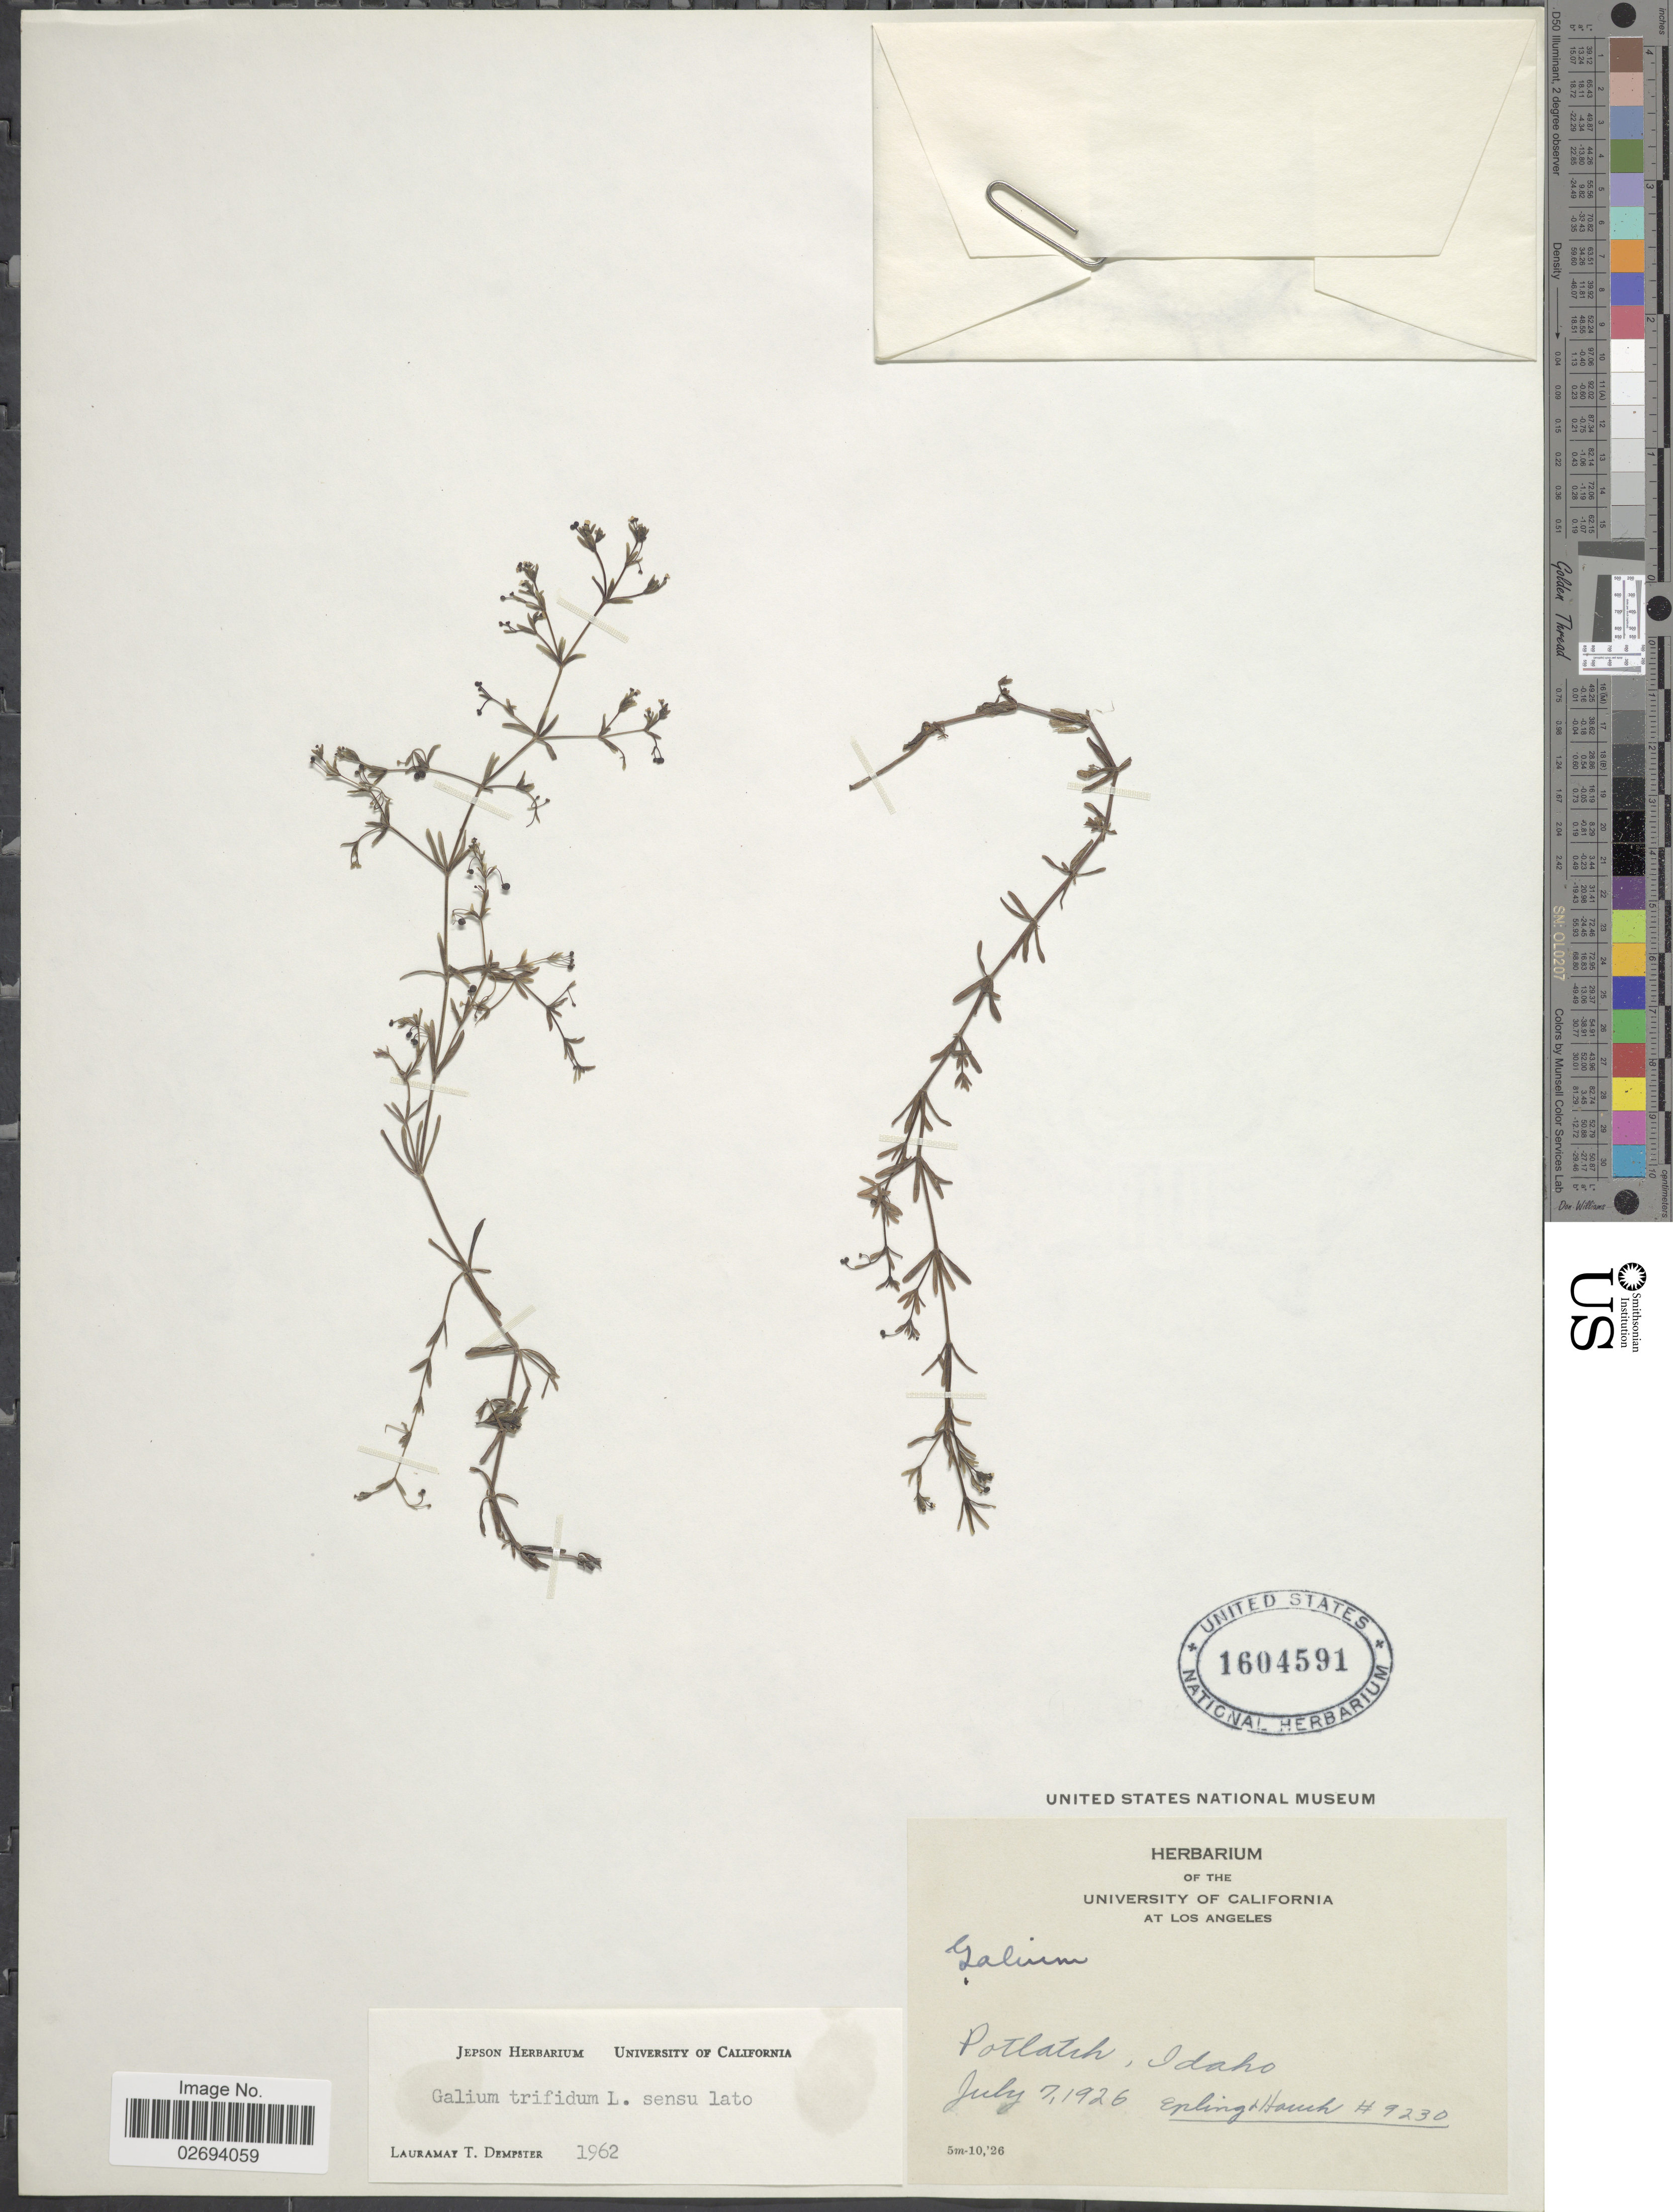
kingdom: Plantae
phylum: Tracheophyta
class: Magnoliopsida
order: Gentianales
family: Rubiaceae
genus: Galium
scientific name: Galium trifidum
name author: L.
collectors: -- Epling & -. Hauch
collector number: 9230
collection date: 1926-07-07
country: United States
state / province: Idaho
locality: Potlatch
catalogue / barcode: US 1604591